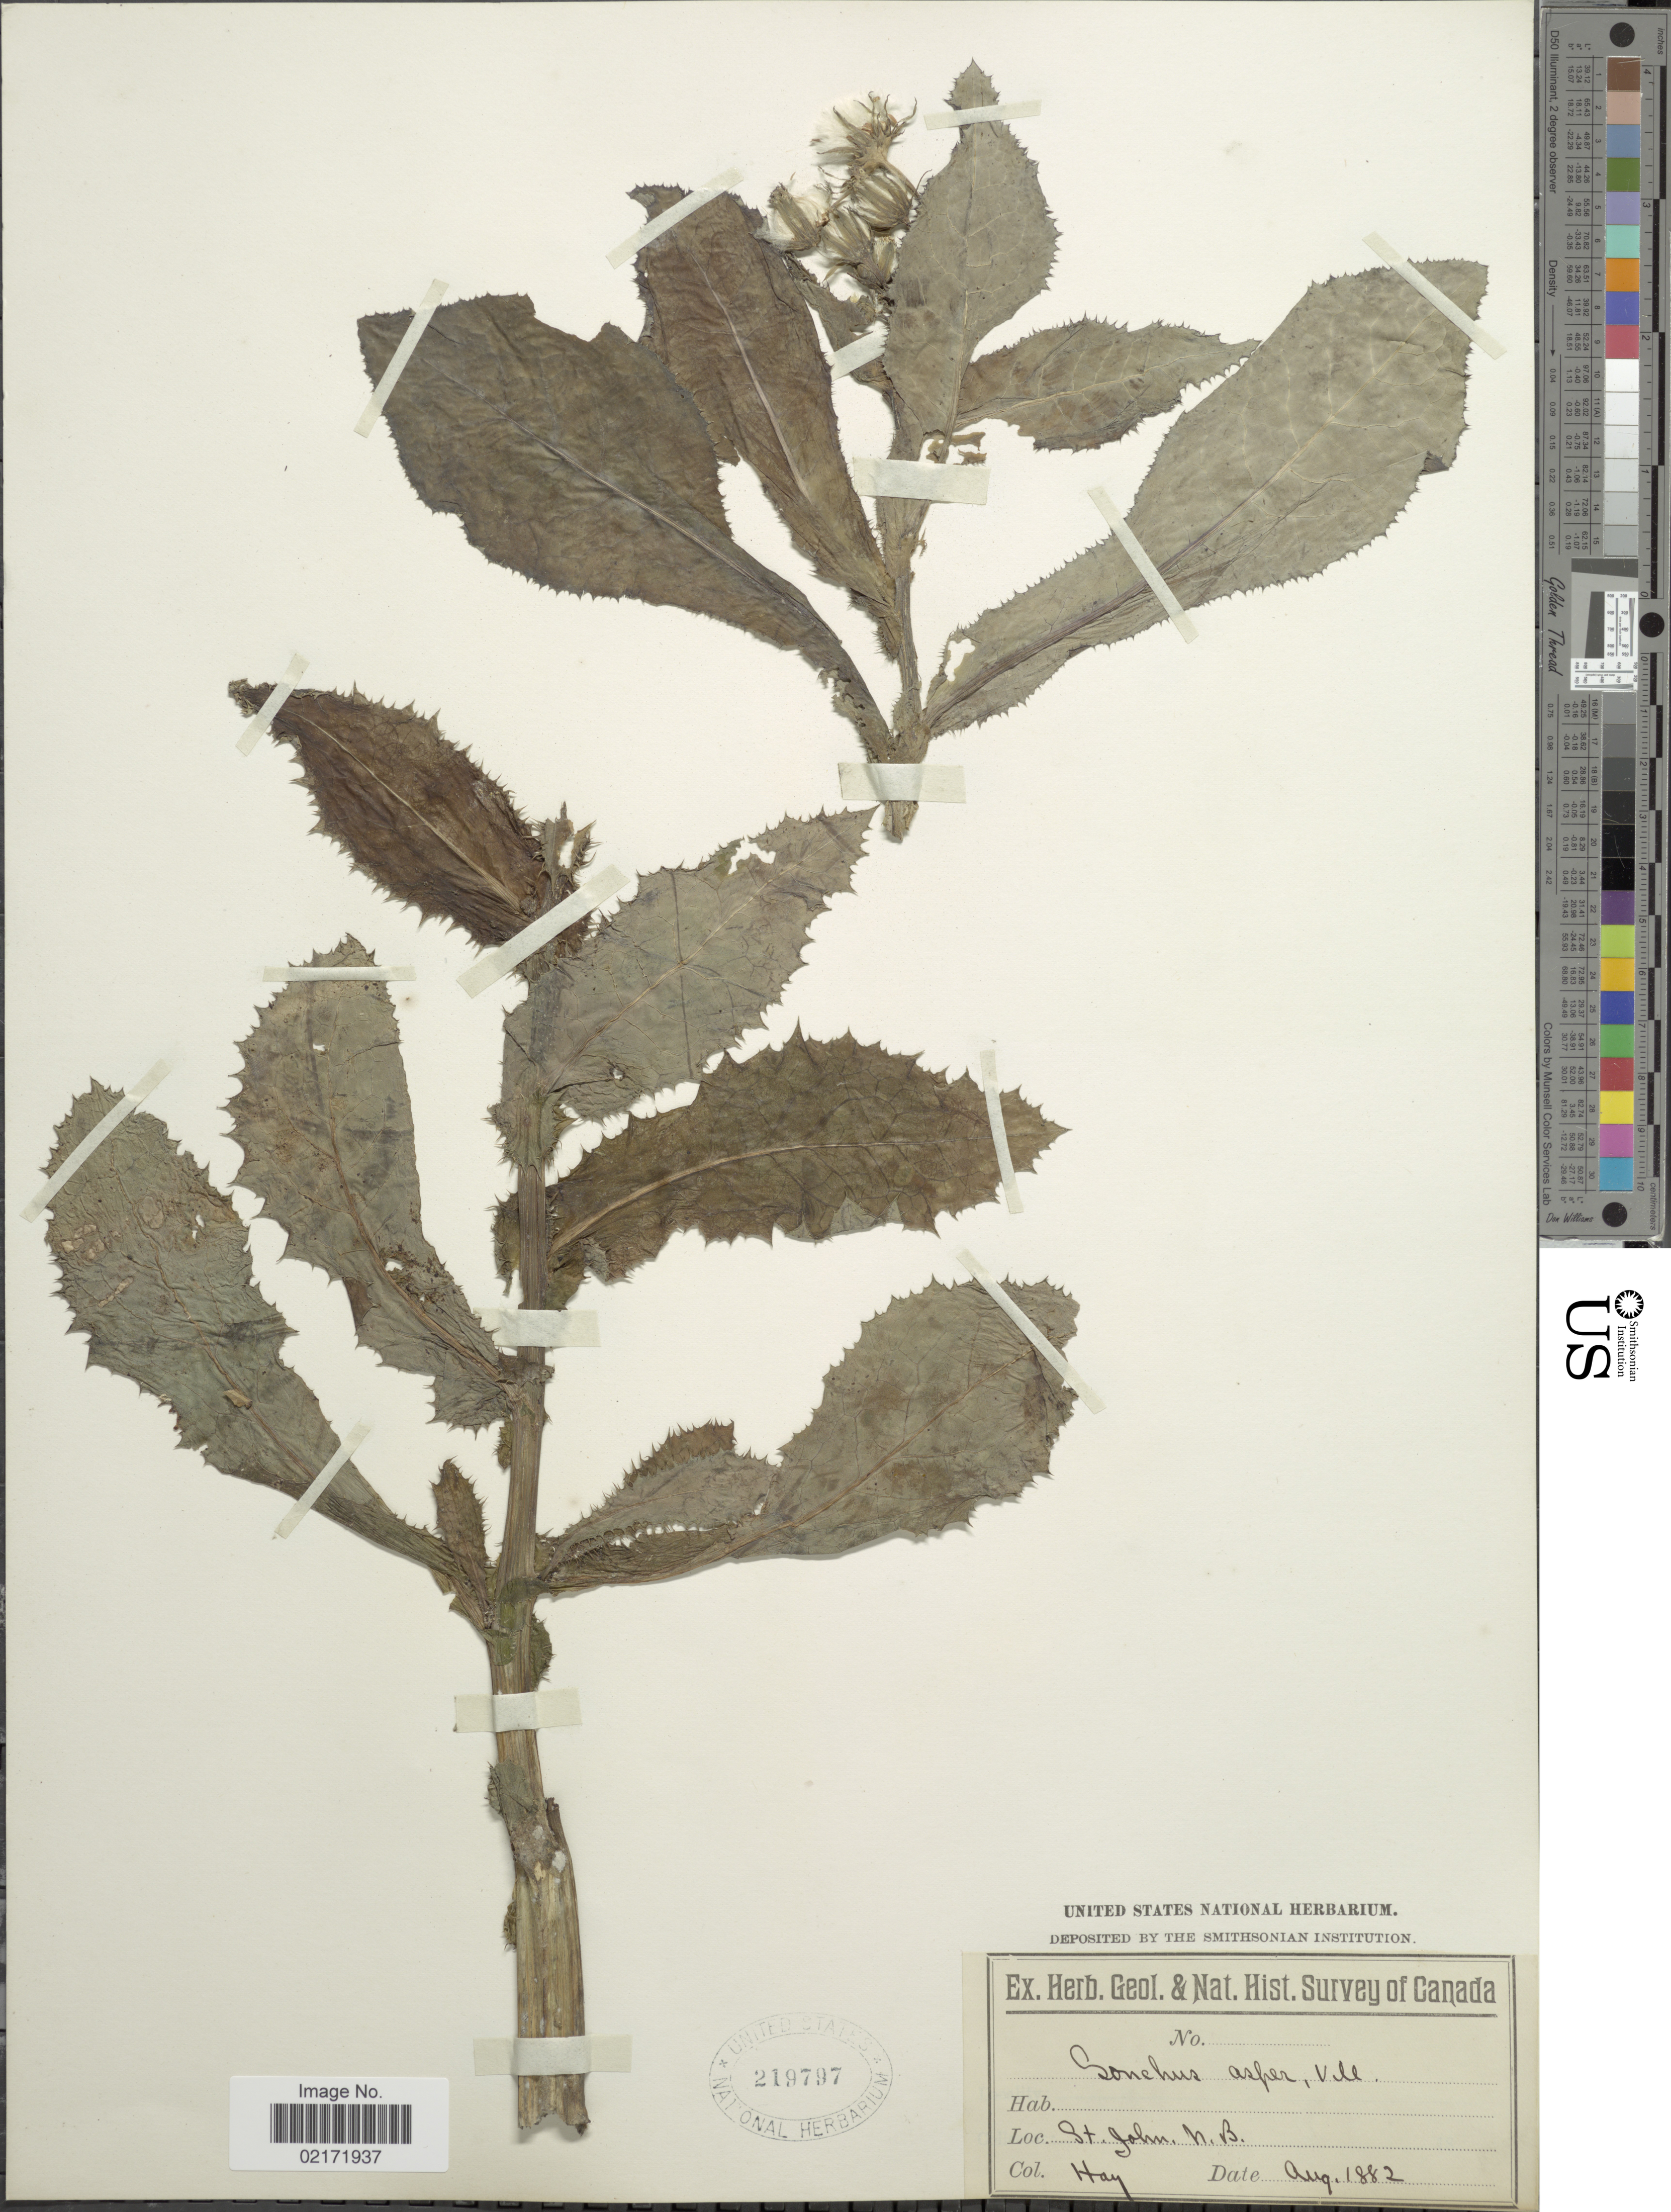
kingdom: Plantae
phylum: Tracheophyta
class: Magnoliopsida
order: Asterales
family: Asteraceae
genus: Sonchus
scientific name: Sonchus asper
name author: (L.) Hill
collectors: -. Hay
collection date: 1882-08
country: Canada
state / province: New Brunswick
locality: St. John.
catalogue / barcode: US 219797